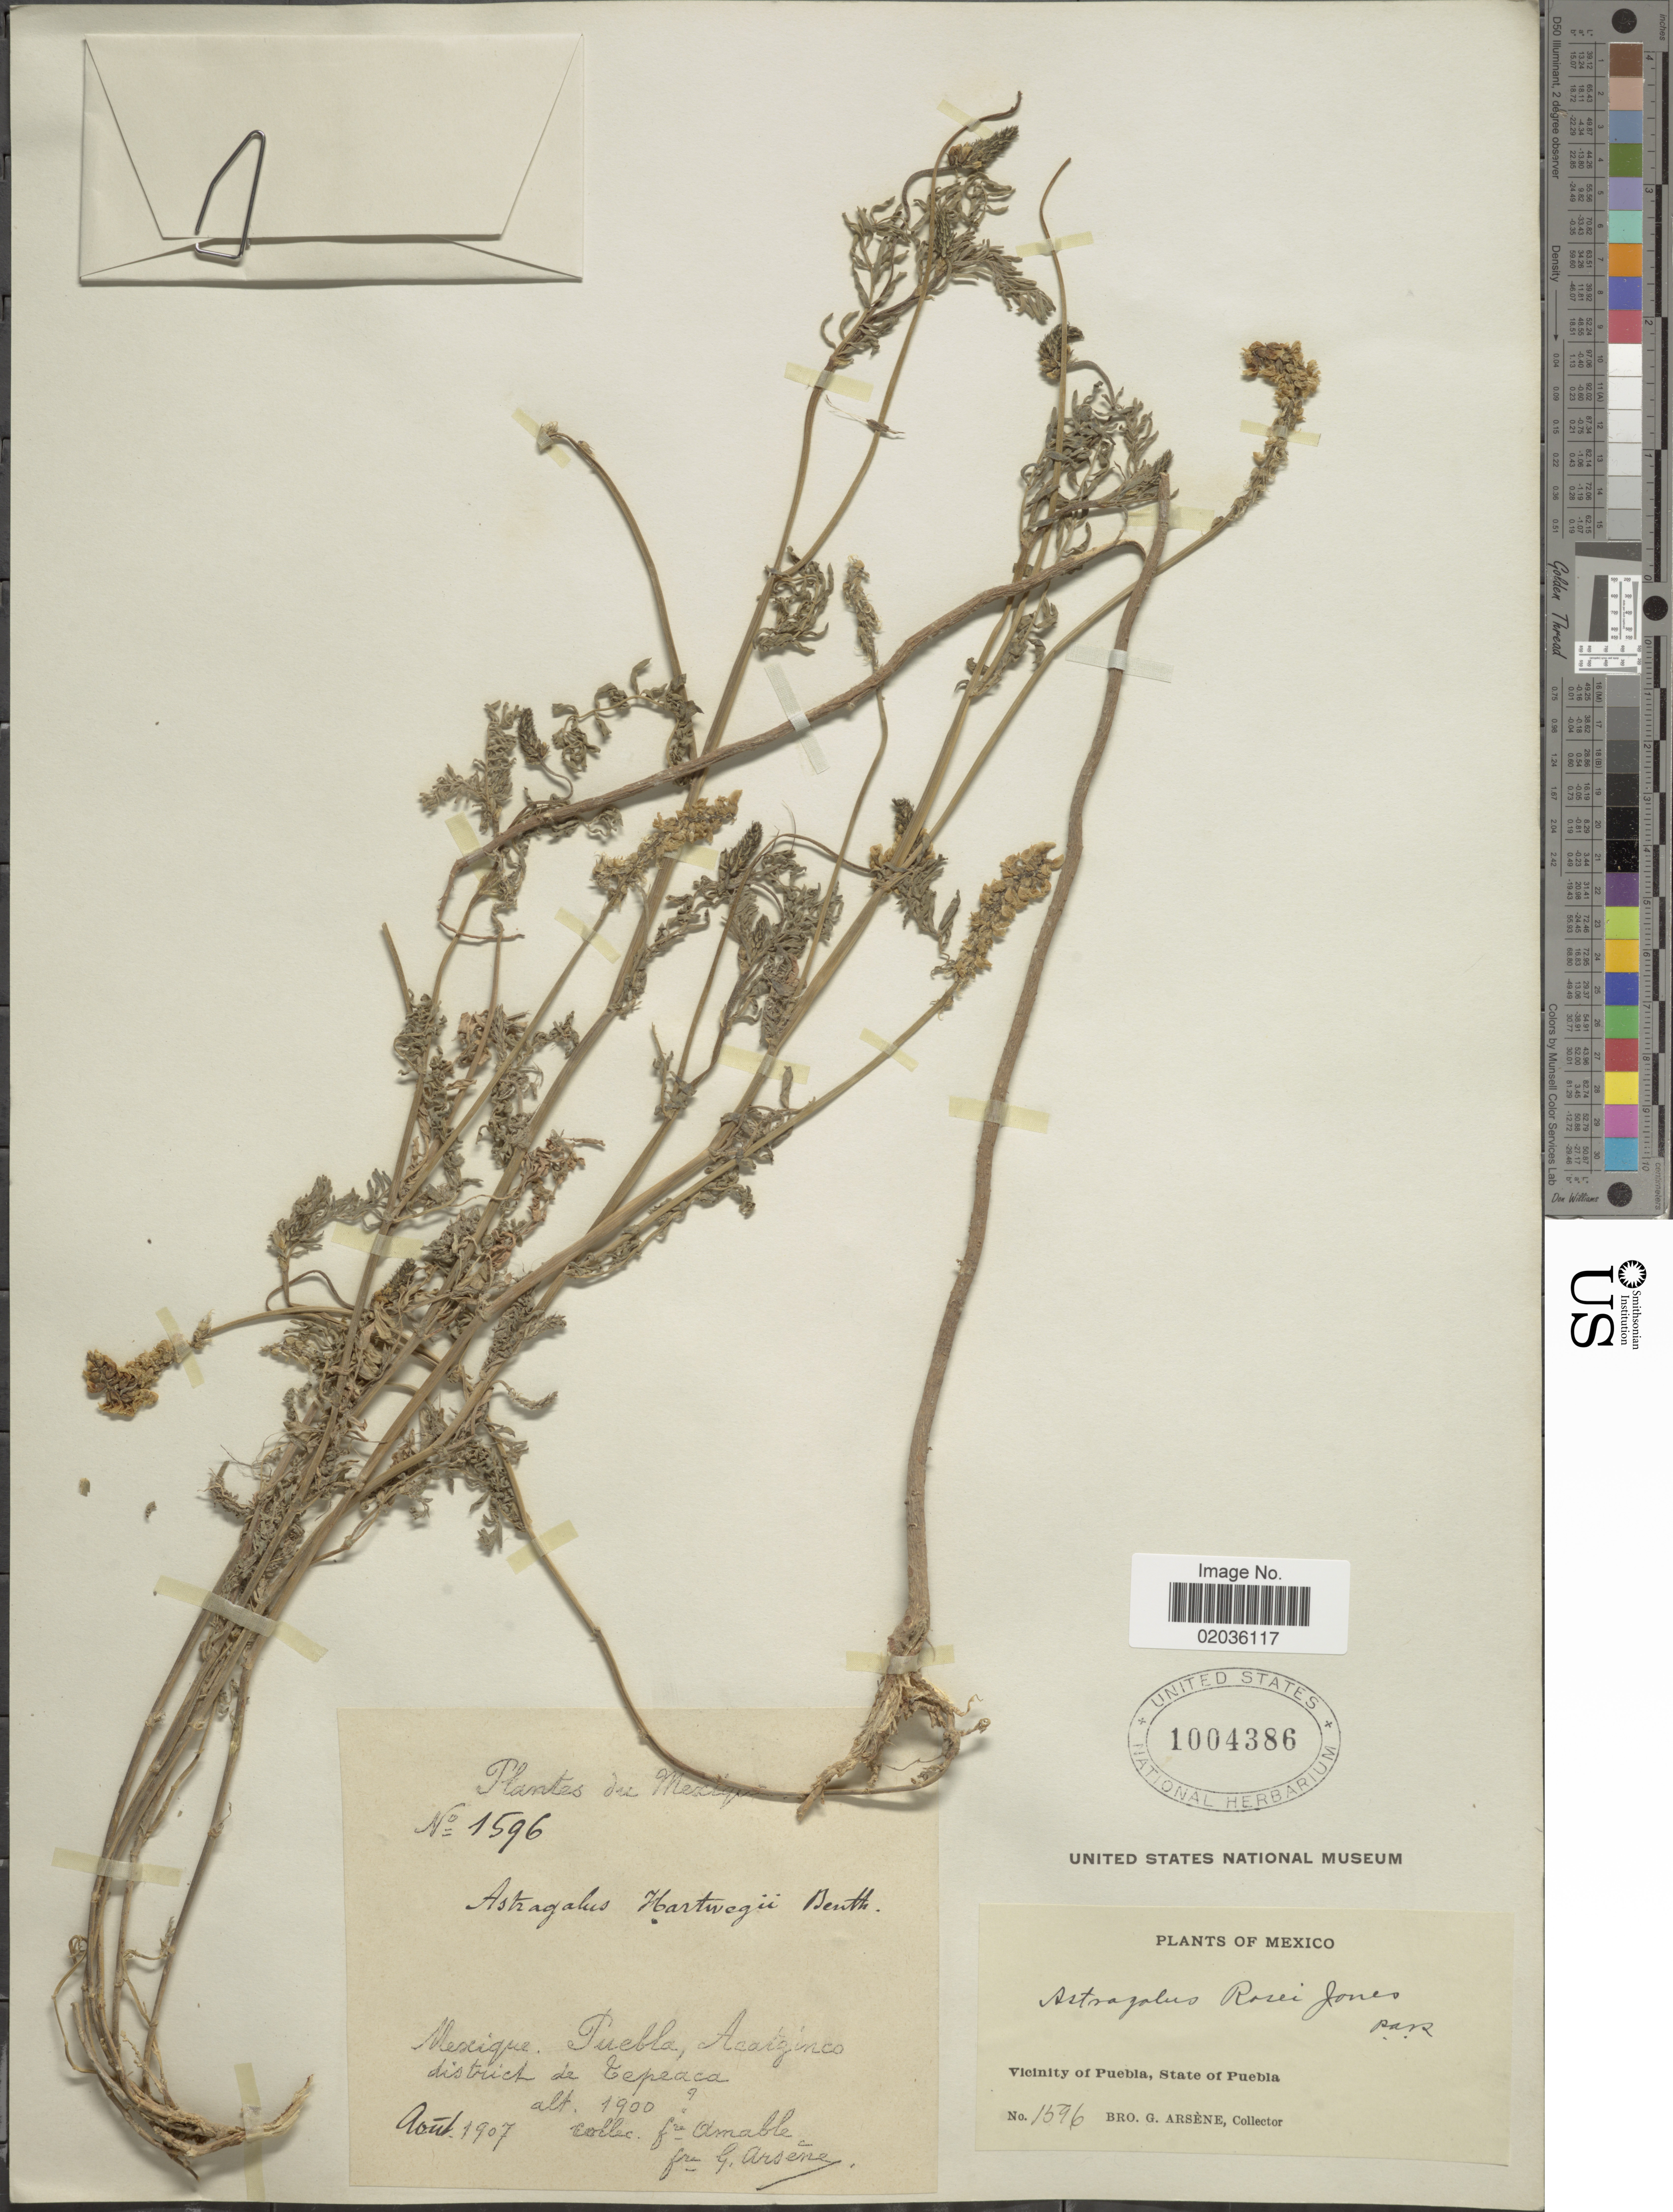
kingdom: Plantae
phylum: Tracheophyta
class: Magnoliopsida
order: Fabales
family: Fabaceae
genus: Astragalus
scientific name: Astragalus hartwegii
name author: Benth.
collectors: B. Amable & Bro. G. Arsène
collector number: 1596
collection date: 1907-08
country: Mexico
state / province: Puebla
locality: Acatzinco district de Tepeaca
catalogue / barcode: US 1004386